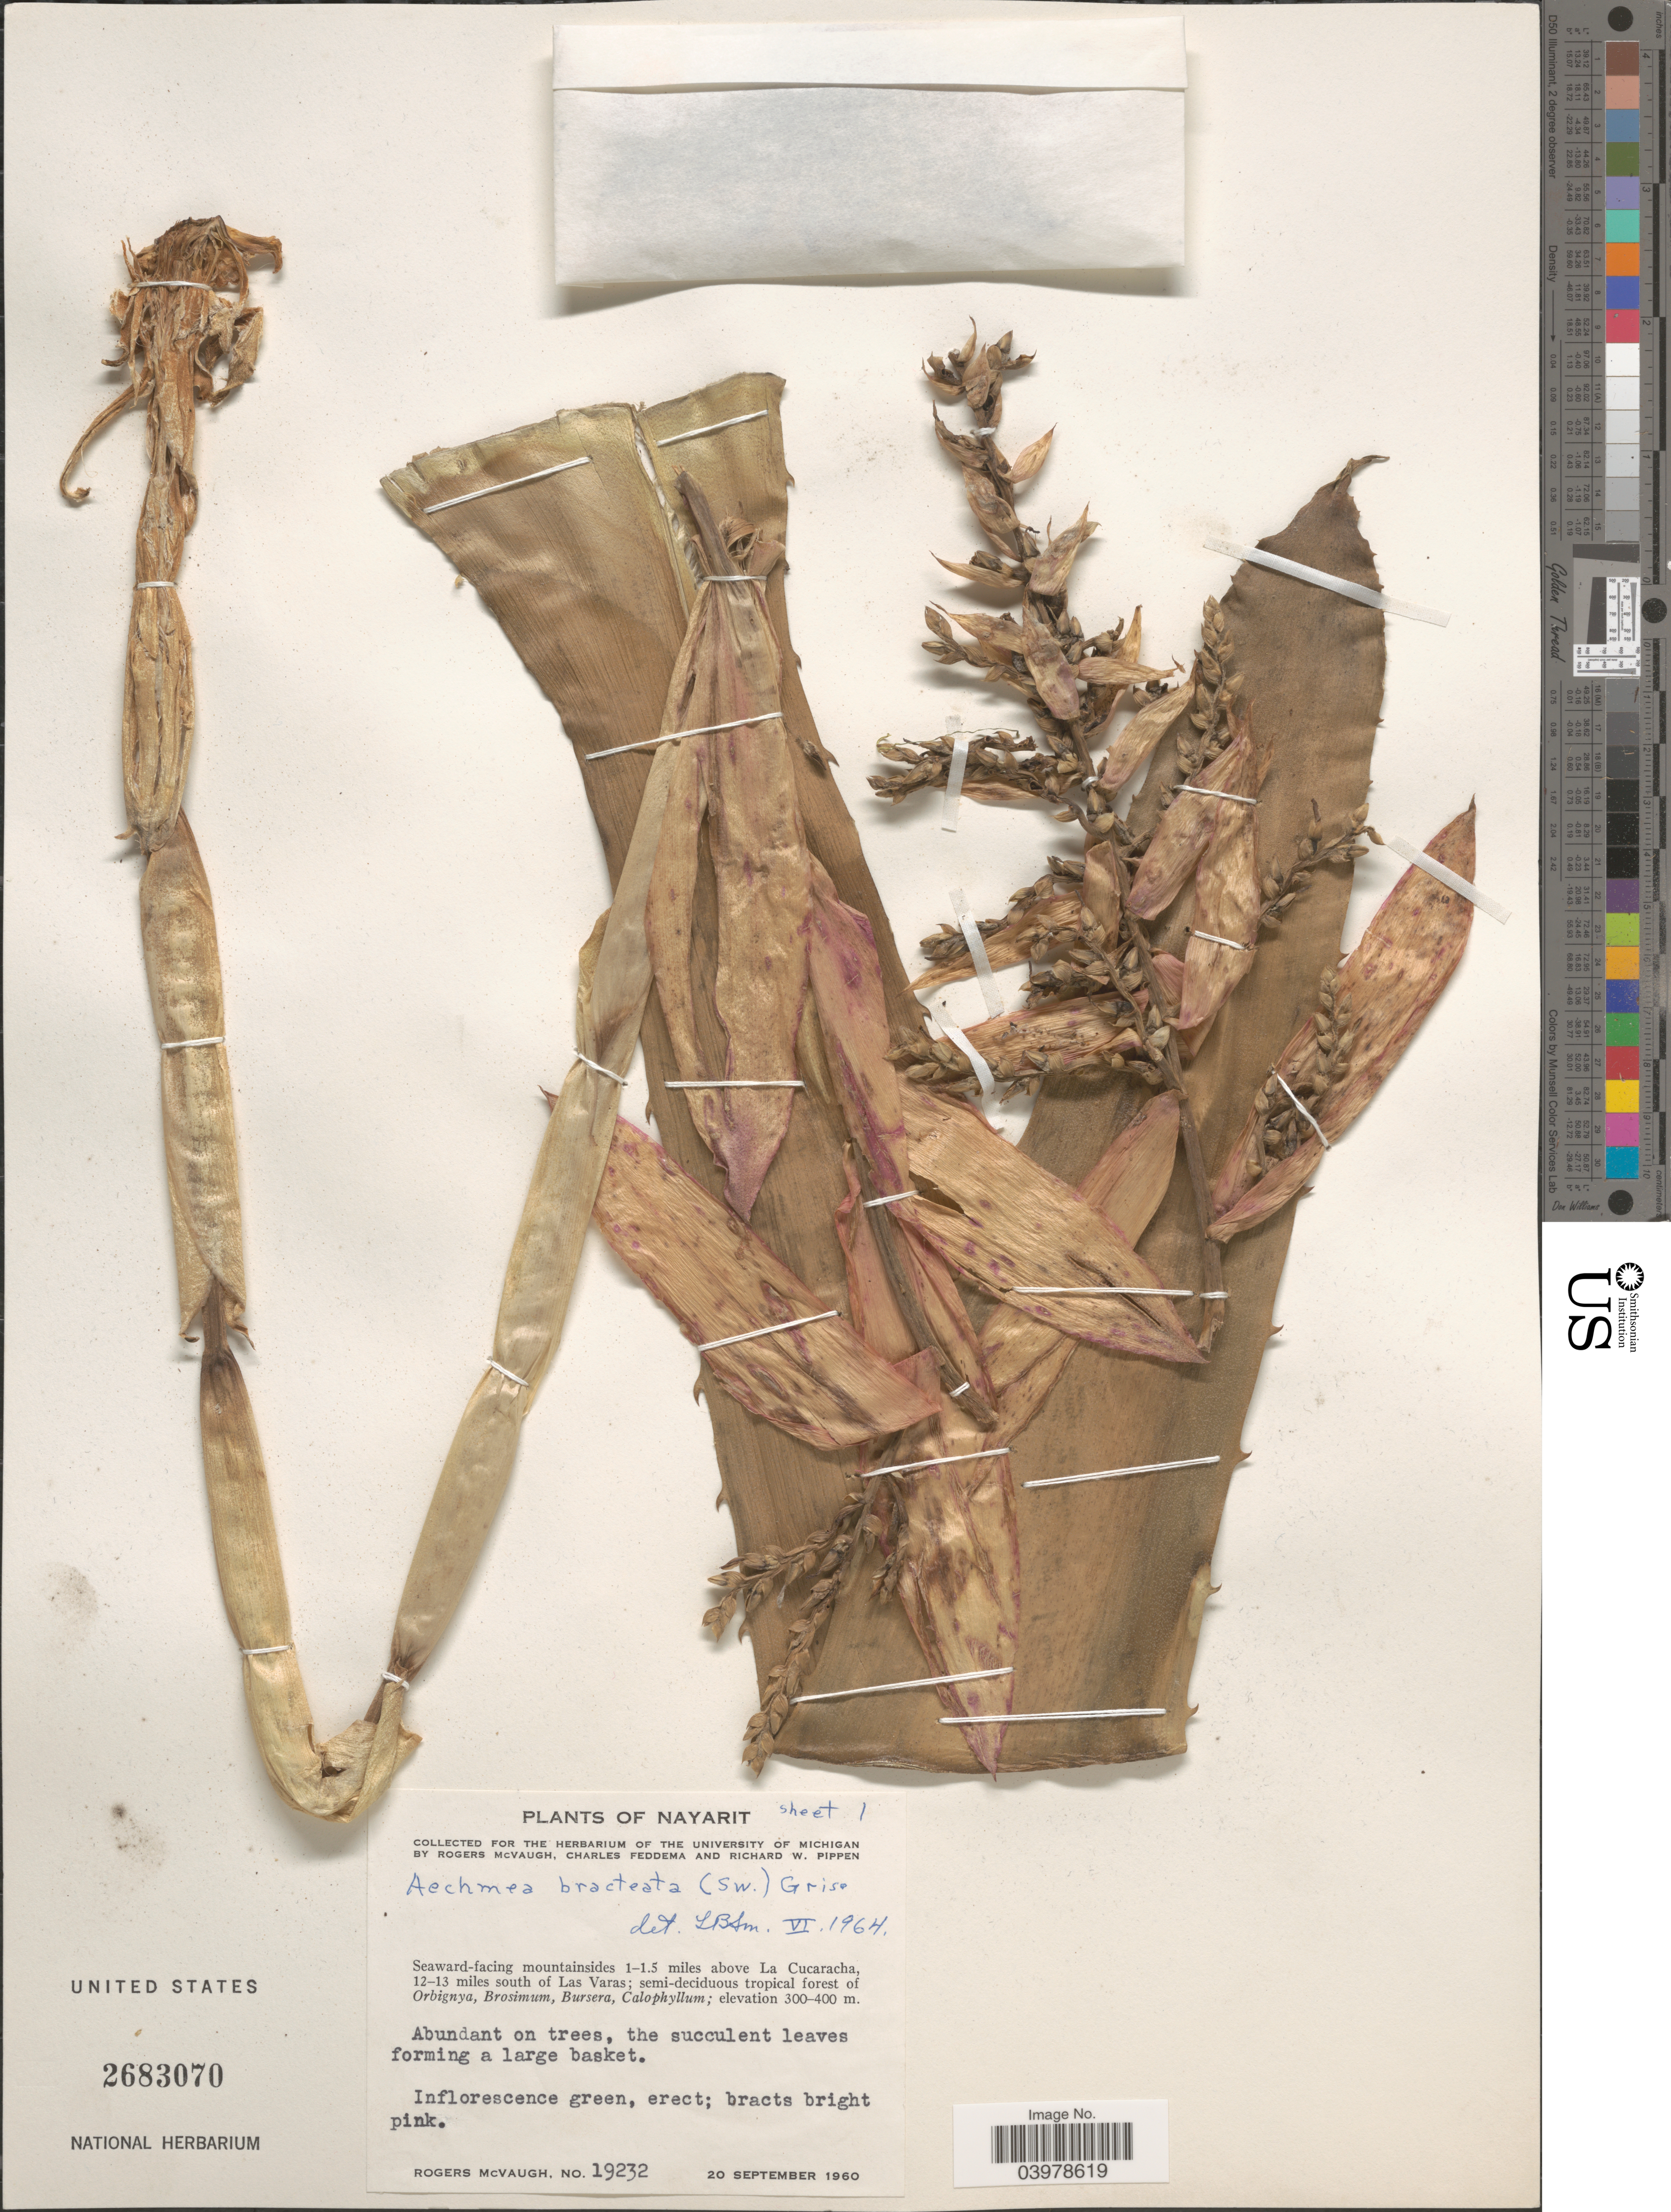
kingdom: Plantae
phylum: Tracheophyta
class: Liliopsida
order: Poales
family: Bromeliaceae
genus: Aechmea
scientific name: Aechmea bracteata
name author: (Sw.) Griseb.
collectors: R. McVaugh, C. Feddema & R. W. Pippen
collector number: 19232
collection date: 1960-09-20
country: Mexico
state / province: Nayarit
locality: Seaward-facing mountainside 1-1.5 miles above La Cucaracha, 12-13 miles south of Las Varas.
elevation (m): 300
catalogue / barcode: US 2683070